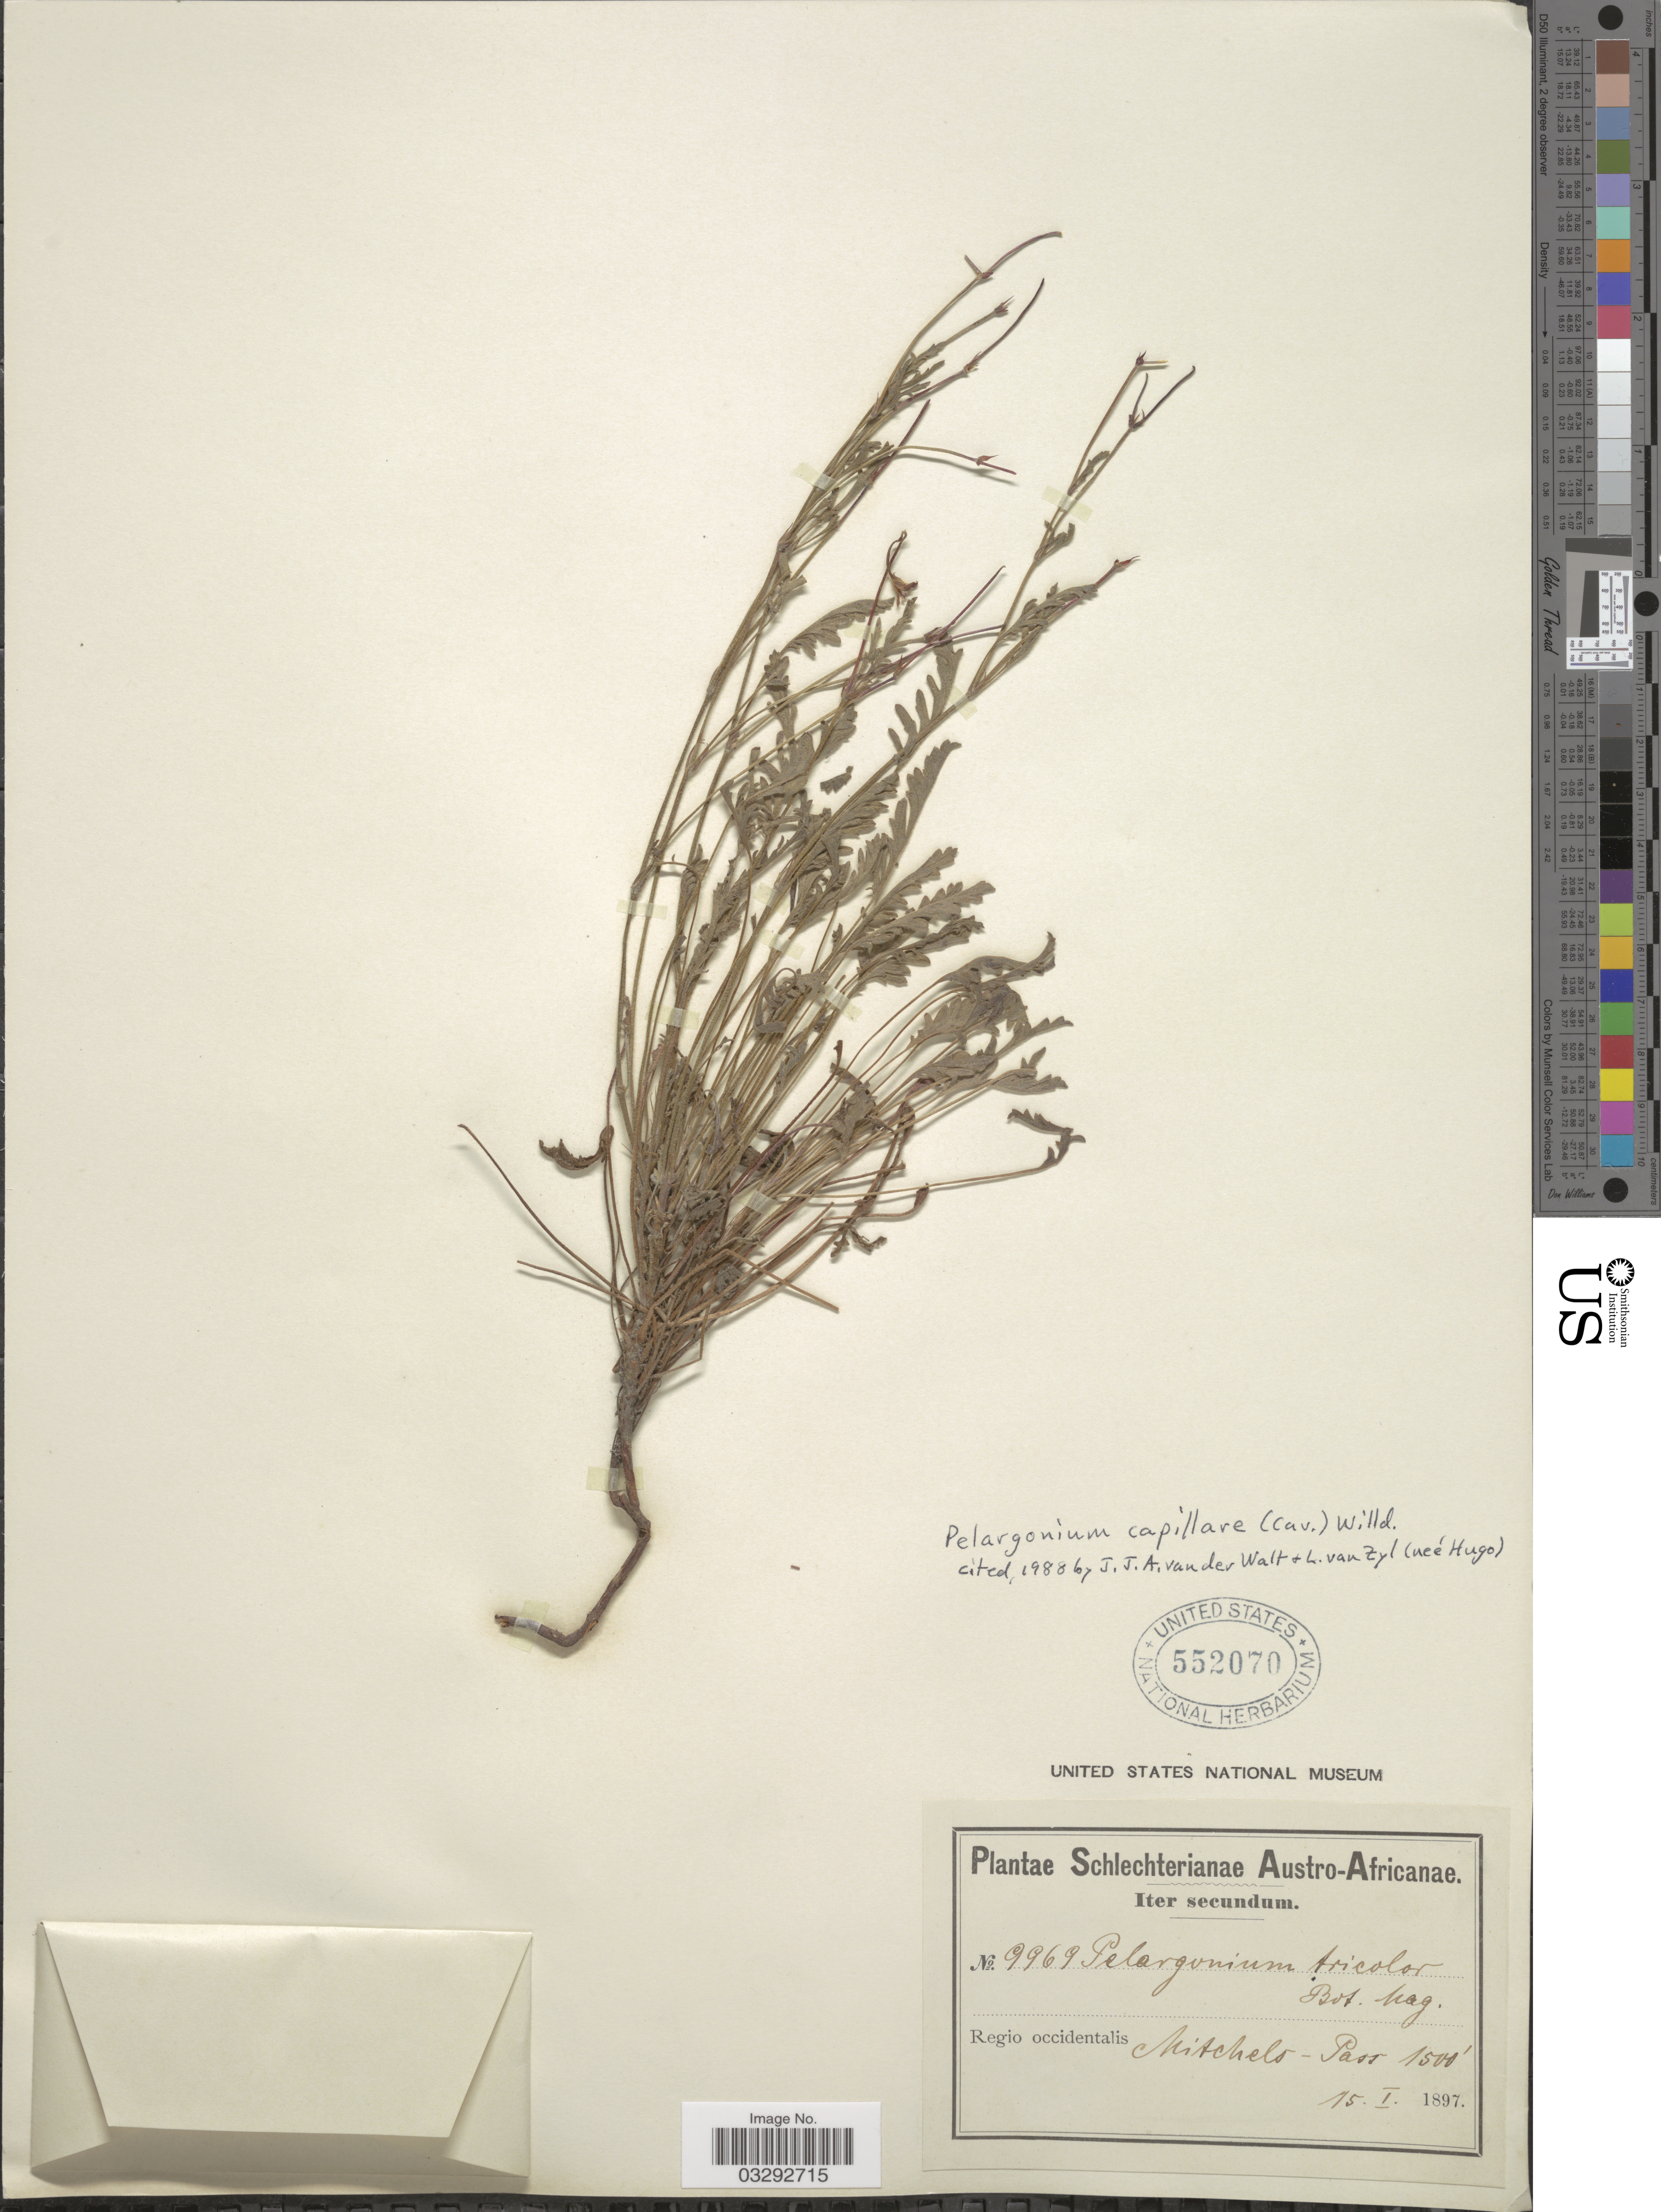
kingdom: Plantae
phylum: Tracheophyta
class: Magnoliopsida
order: Geraniales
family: Geraniaceae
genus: Pelargonium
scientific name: Pelargonium capillare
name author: Willd.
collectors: Schlechter, --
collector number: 9969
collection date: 1897-01-15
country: South Africa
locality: Austro-Africanae. Regio occidentalis, Mitchels-Pass.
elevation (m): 457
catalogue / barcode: US 552070